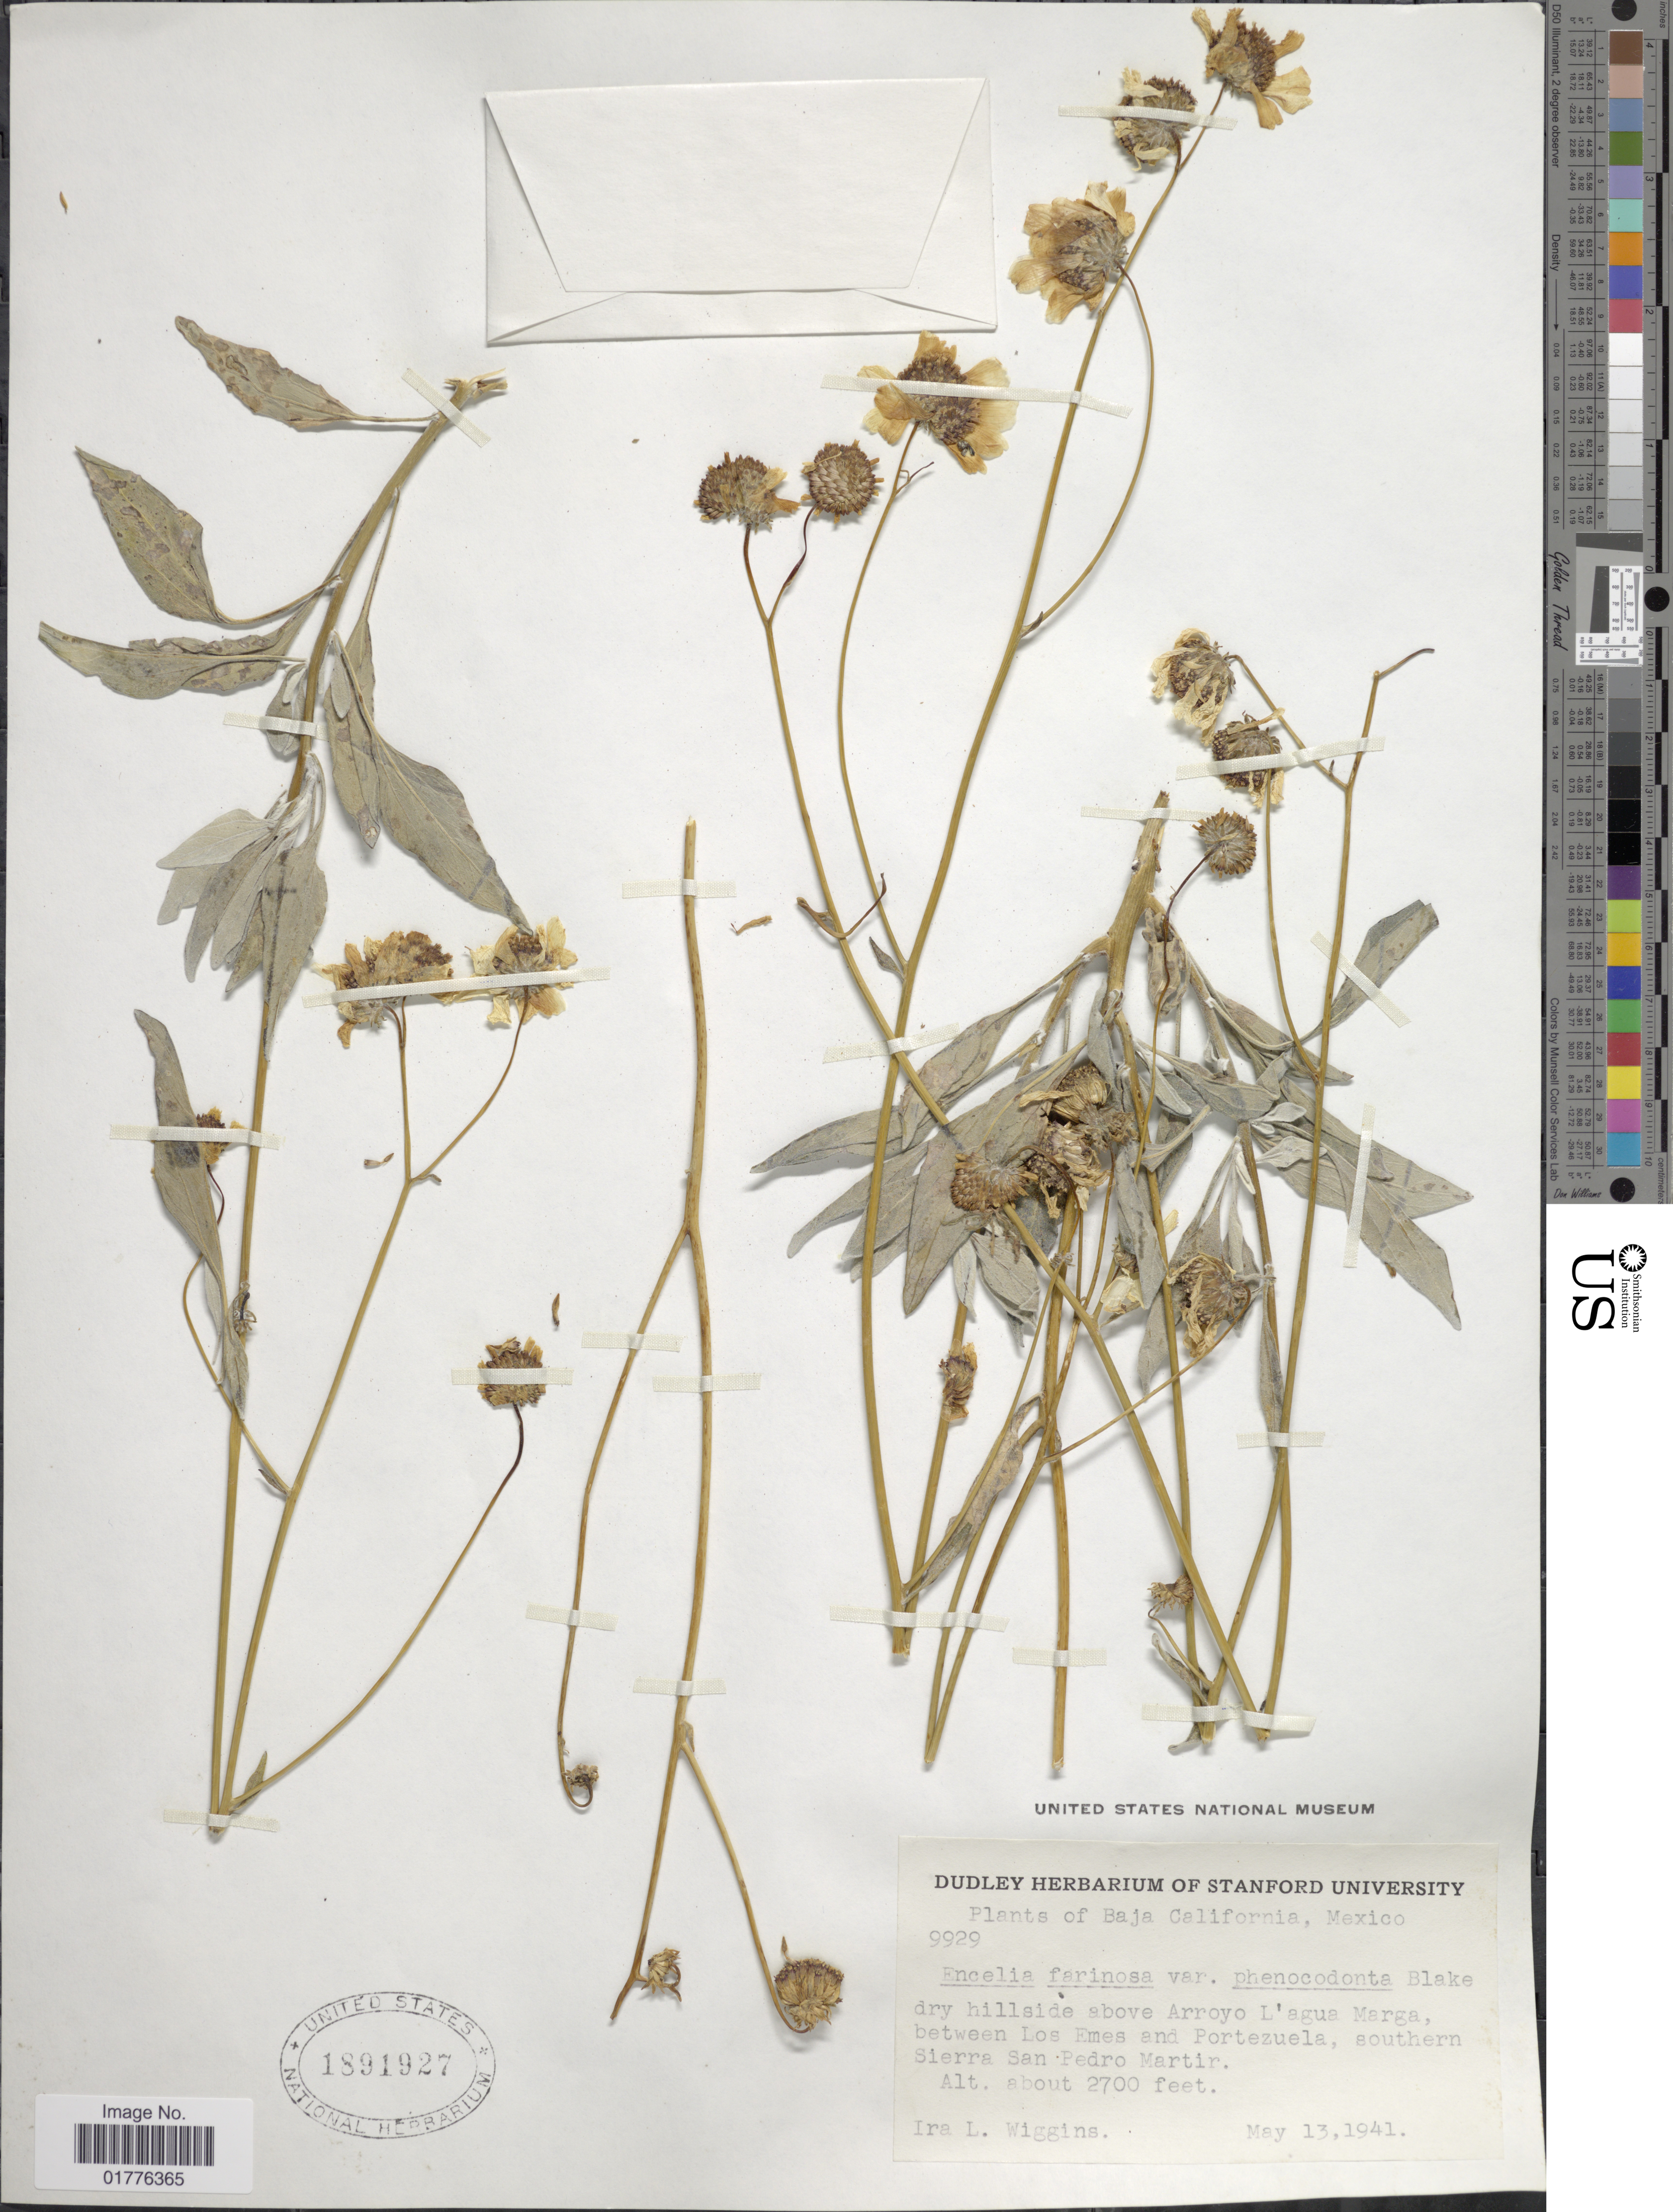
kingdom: Plantae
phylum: Tracheophyta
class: Magnoliopsida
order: Asterales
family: Asteraceae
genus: Encelia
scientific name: Encelia farinosa f. phenicodonta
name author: S.F. Blake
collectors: I. L. Wiggins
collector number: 9929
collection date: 1941-05-13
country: Mexico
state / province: Baja California Sur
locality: Above Arroyo L'agua Marga, between Los Emes and Portezuela, southern Sierra San Pedro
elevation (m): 823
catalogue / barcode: US 1891927